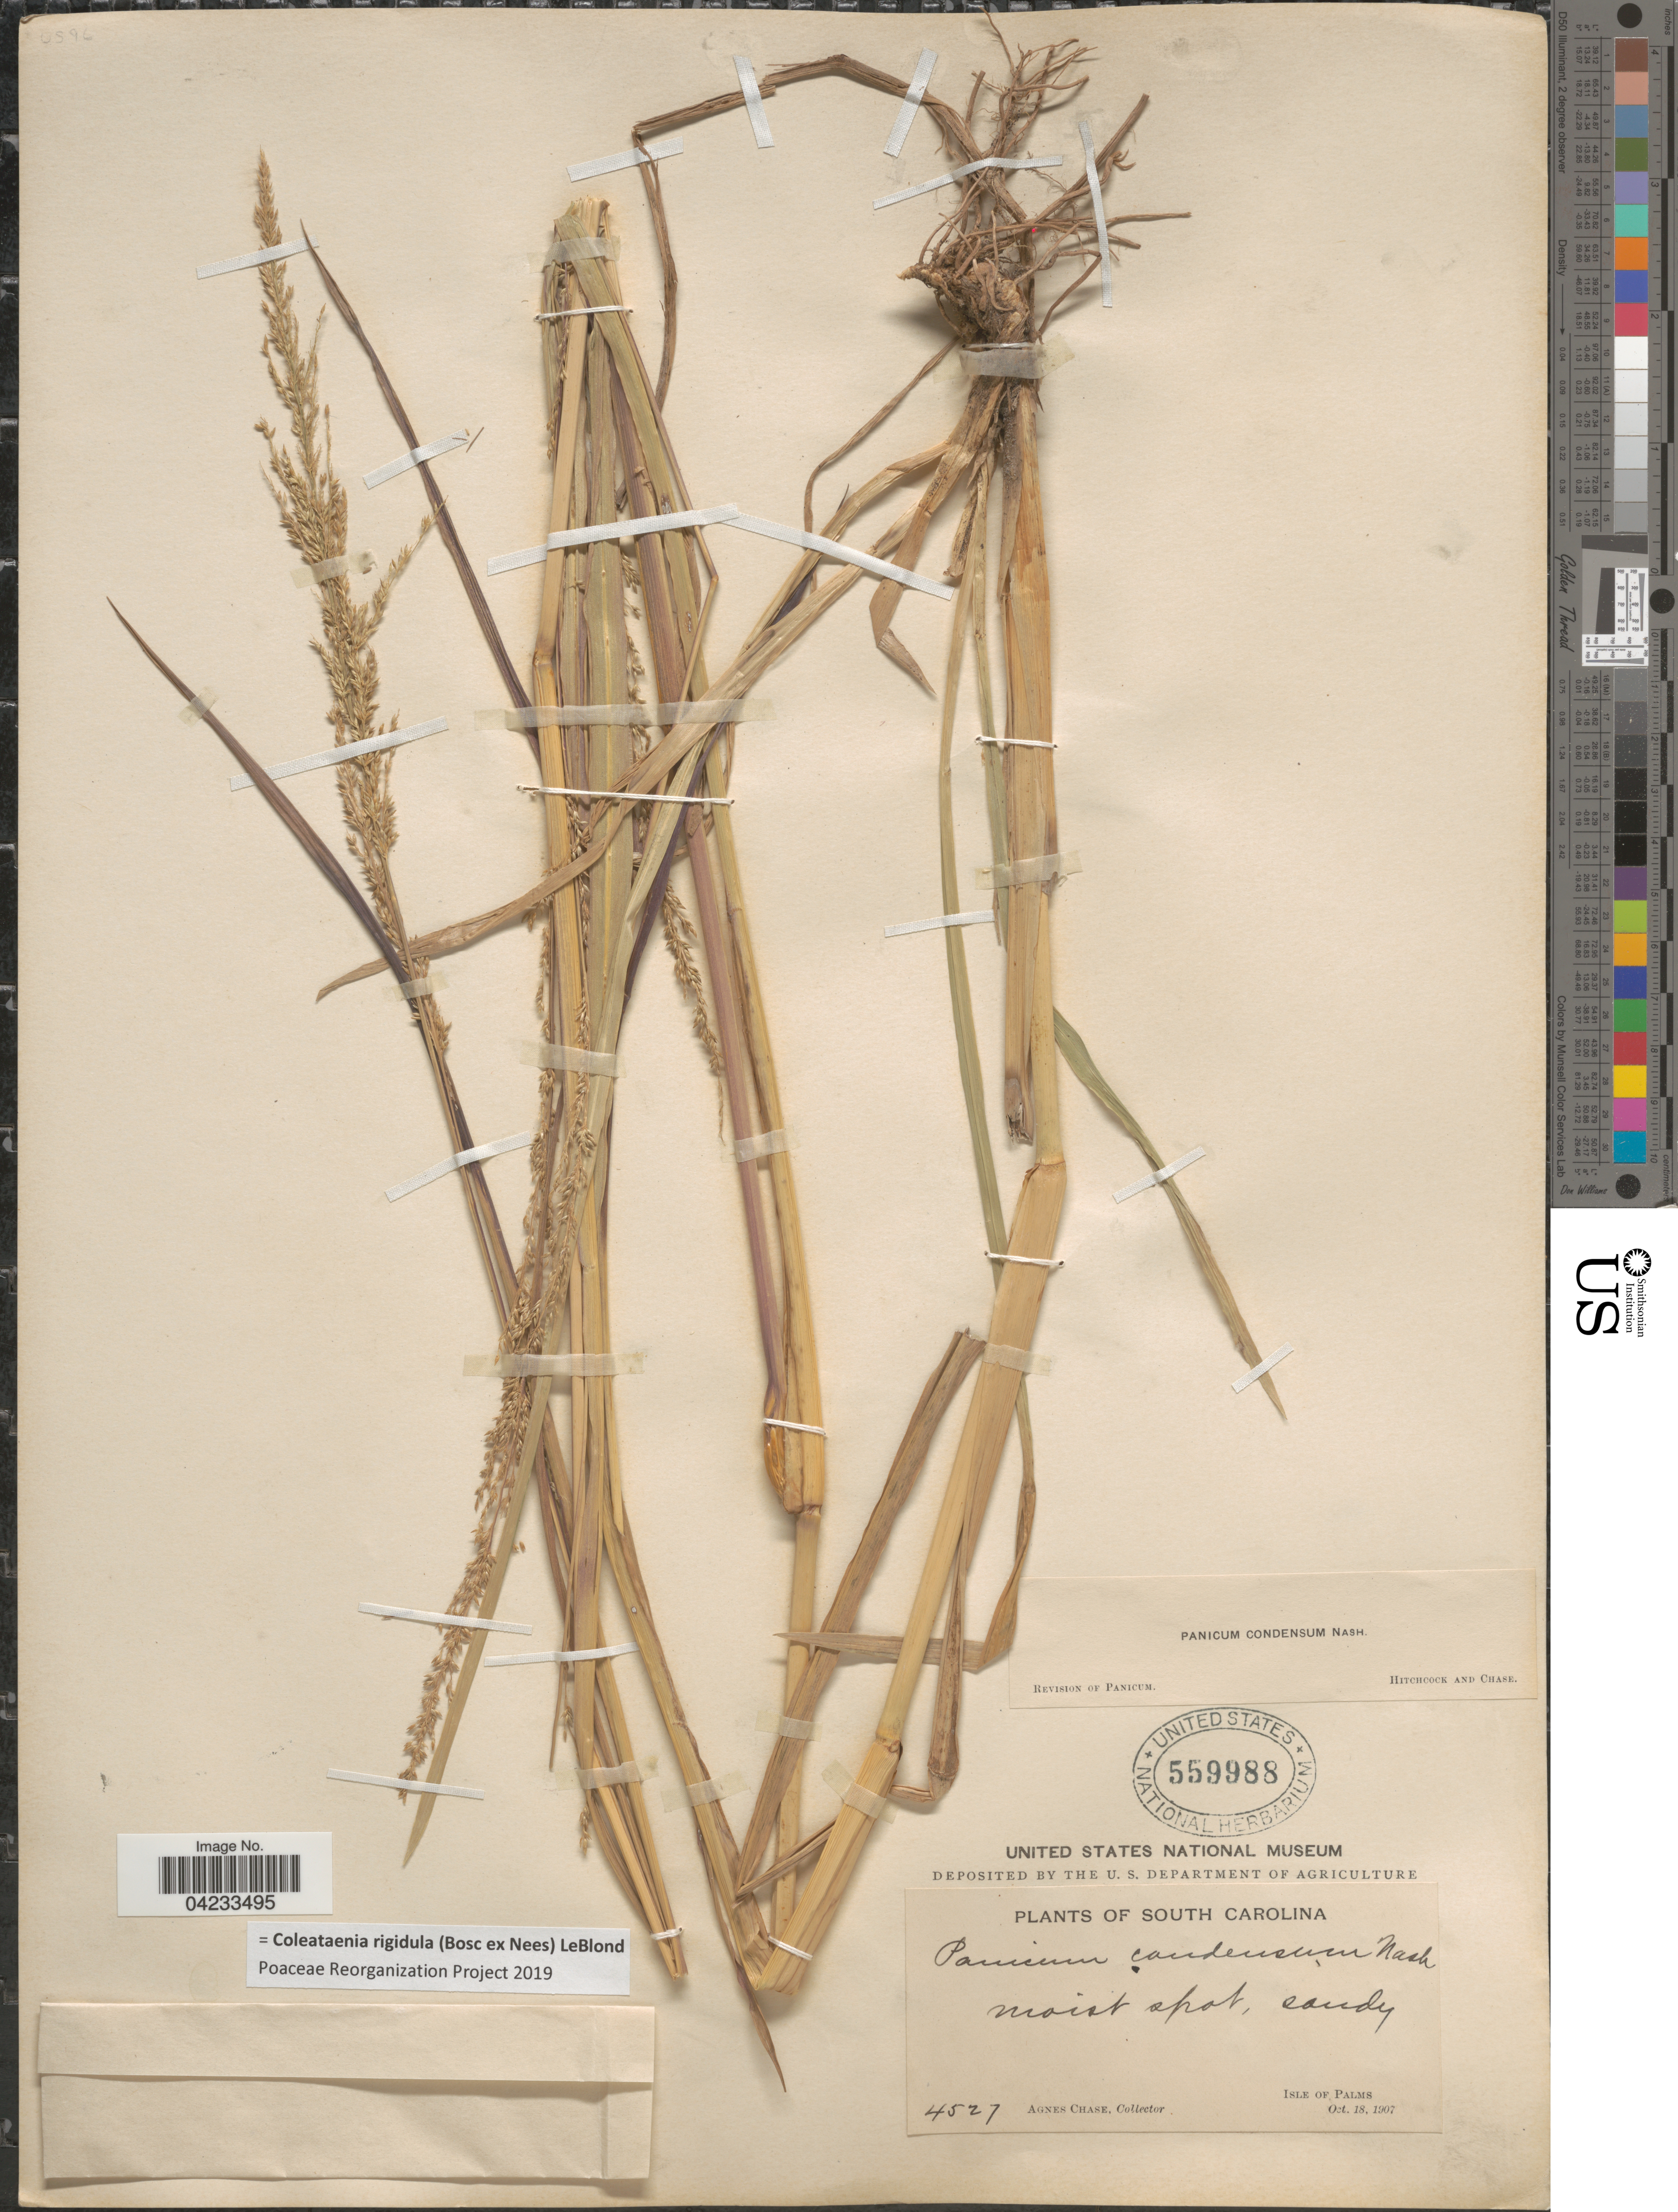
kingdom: Plantae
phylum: Tracheophyta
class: Liliopsida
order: Poales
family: Poaceae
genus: Coleataenia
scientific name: Coleataenia rigidula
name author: (Bosc ex Nees) LeBlond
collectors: A. Chase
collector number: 4527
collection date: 1907-10-18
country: United States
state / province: South Carolina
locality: Isle of Palms.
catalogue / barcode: US 559988